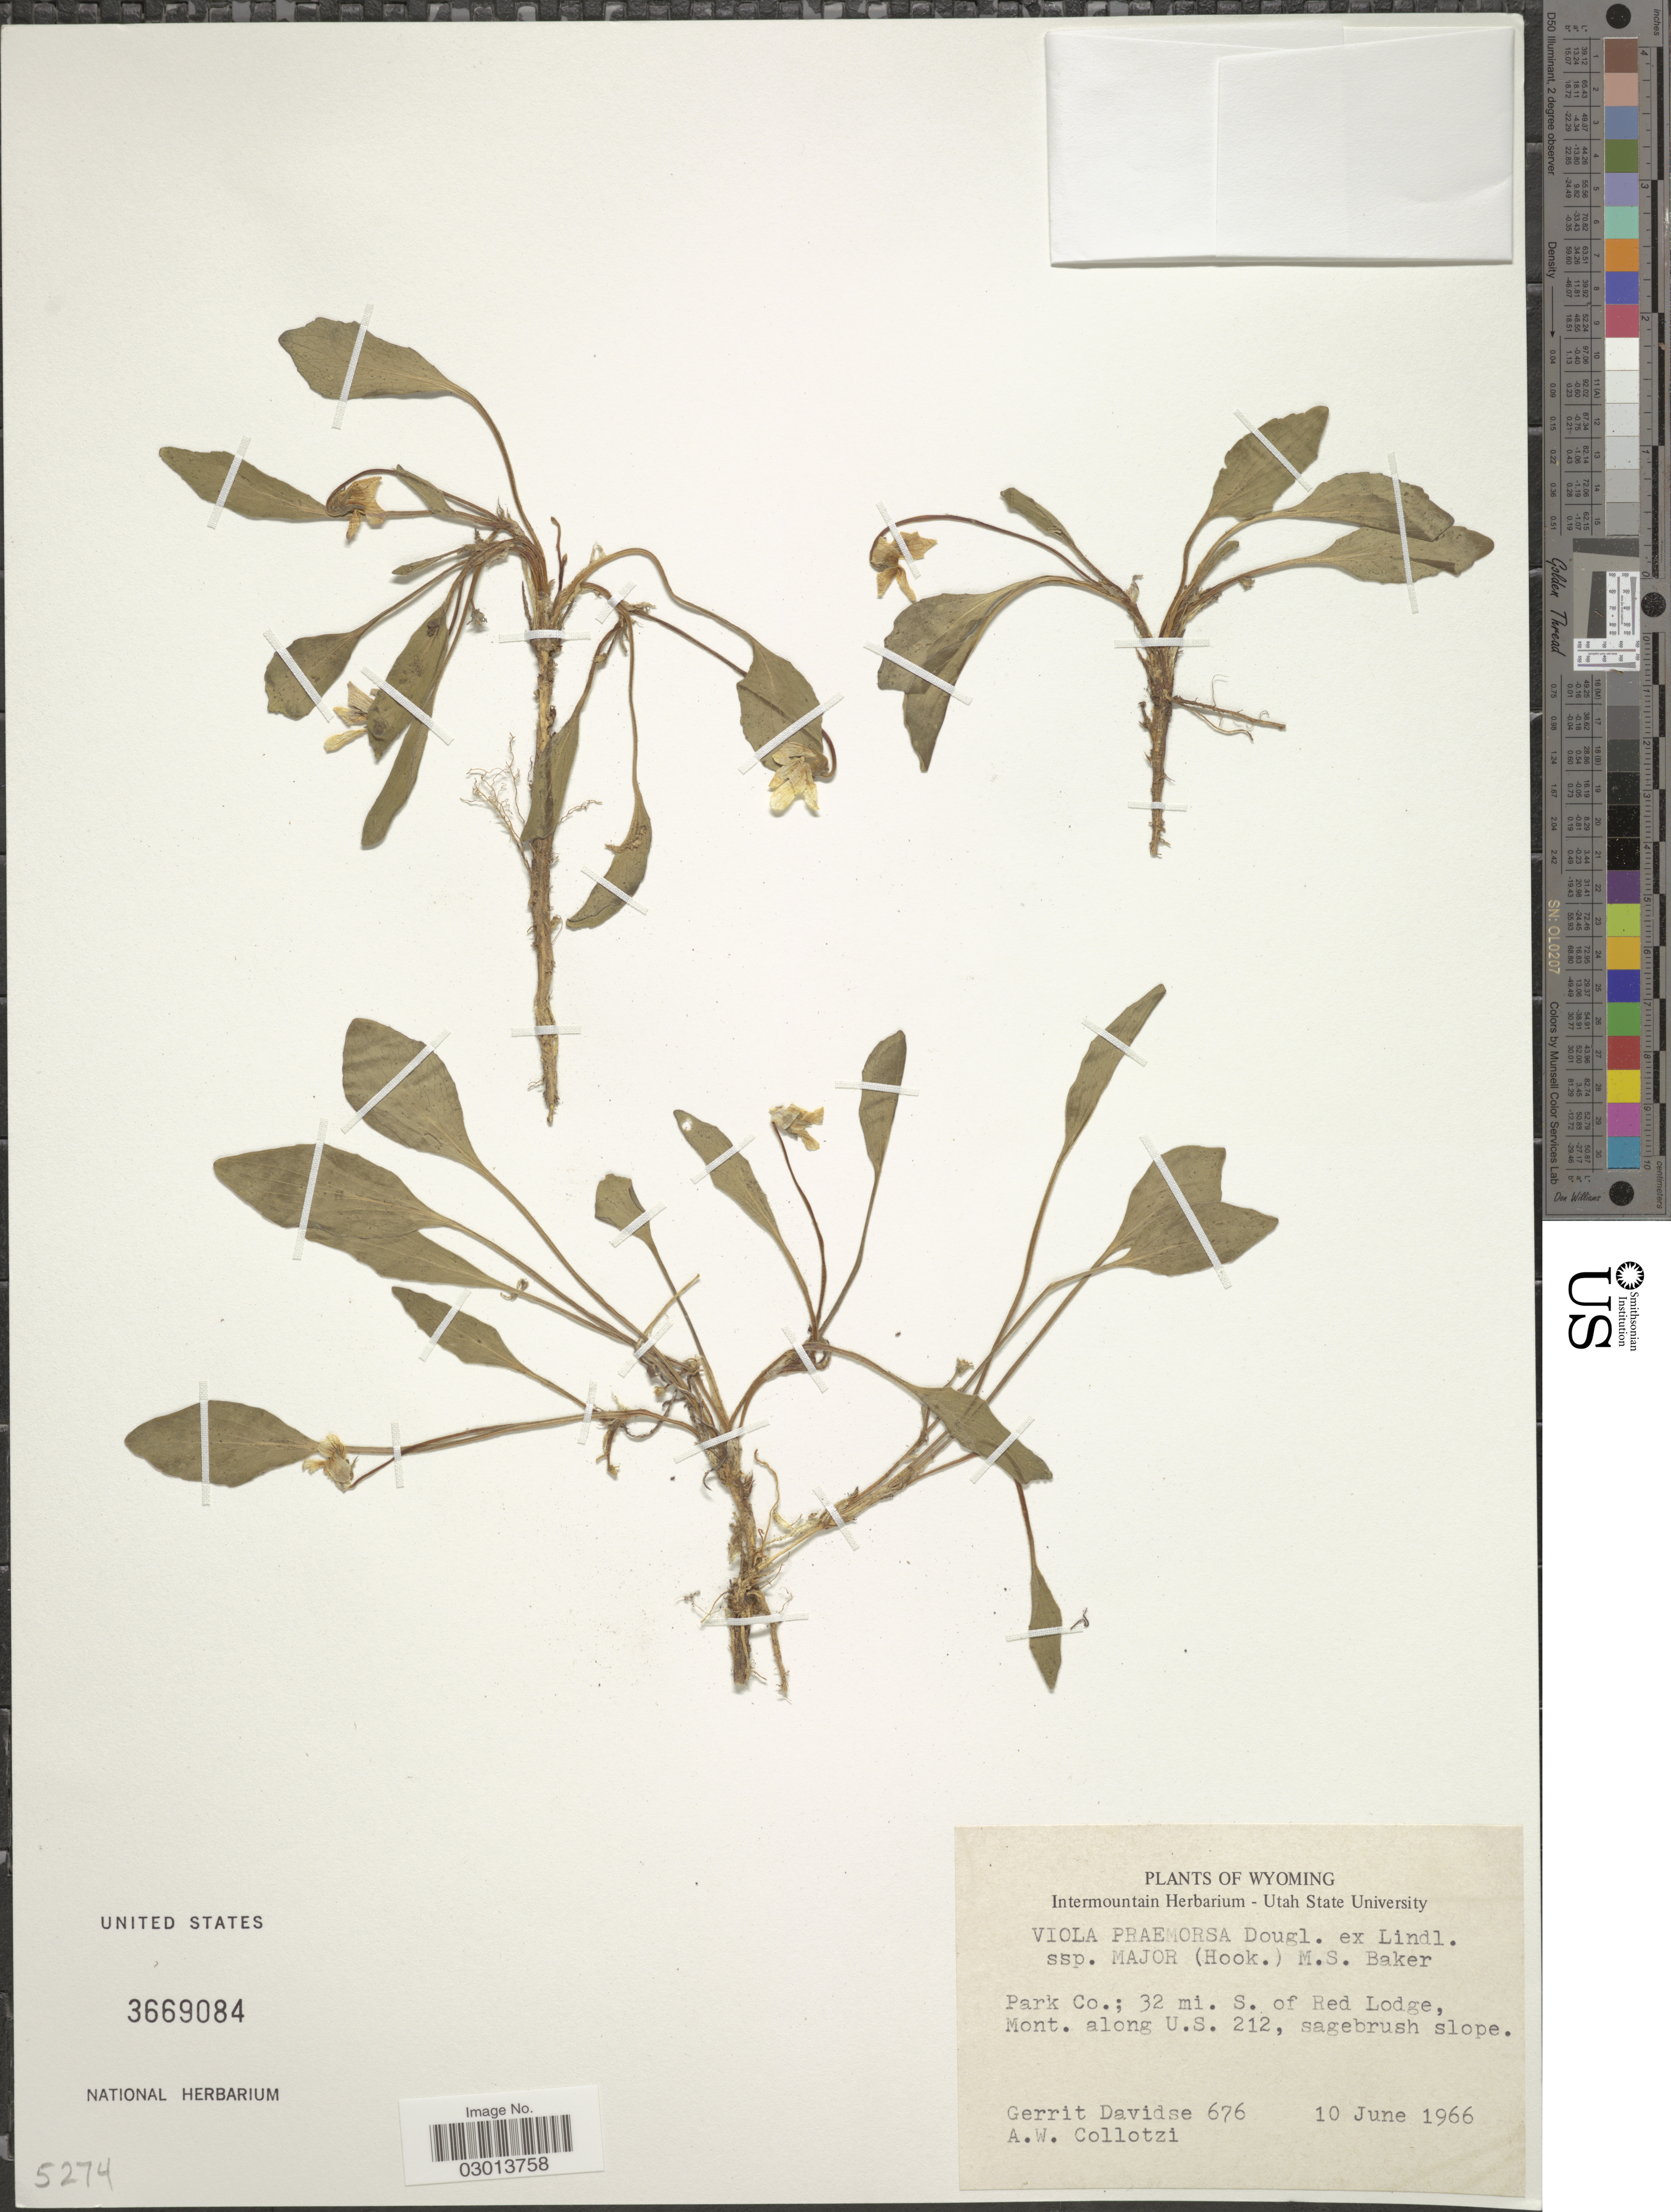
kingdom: Plantae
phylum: Tracheophyta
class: Magnoliopsida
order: Malpighiales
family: Violaceae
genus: Viola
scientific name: Viola praemorsa subsp. major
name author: (Hook.) M.S. Baker & Clausen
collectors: G. Davidse & A. W. Collotzi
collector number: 676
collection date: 1966-06-10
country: United States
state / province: Wyoming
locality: Park Co.; 32 mi. S. of Red Lodge, Mont. along U.S. 212.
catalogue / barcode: US 3669084